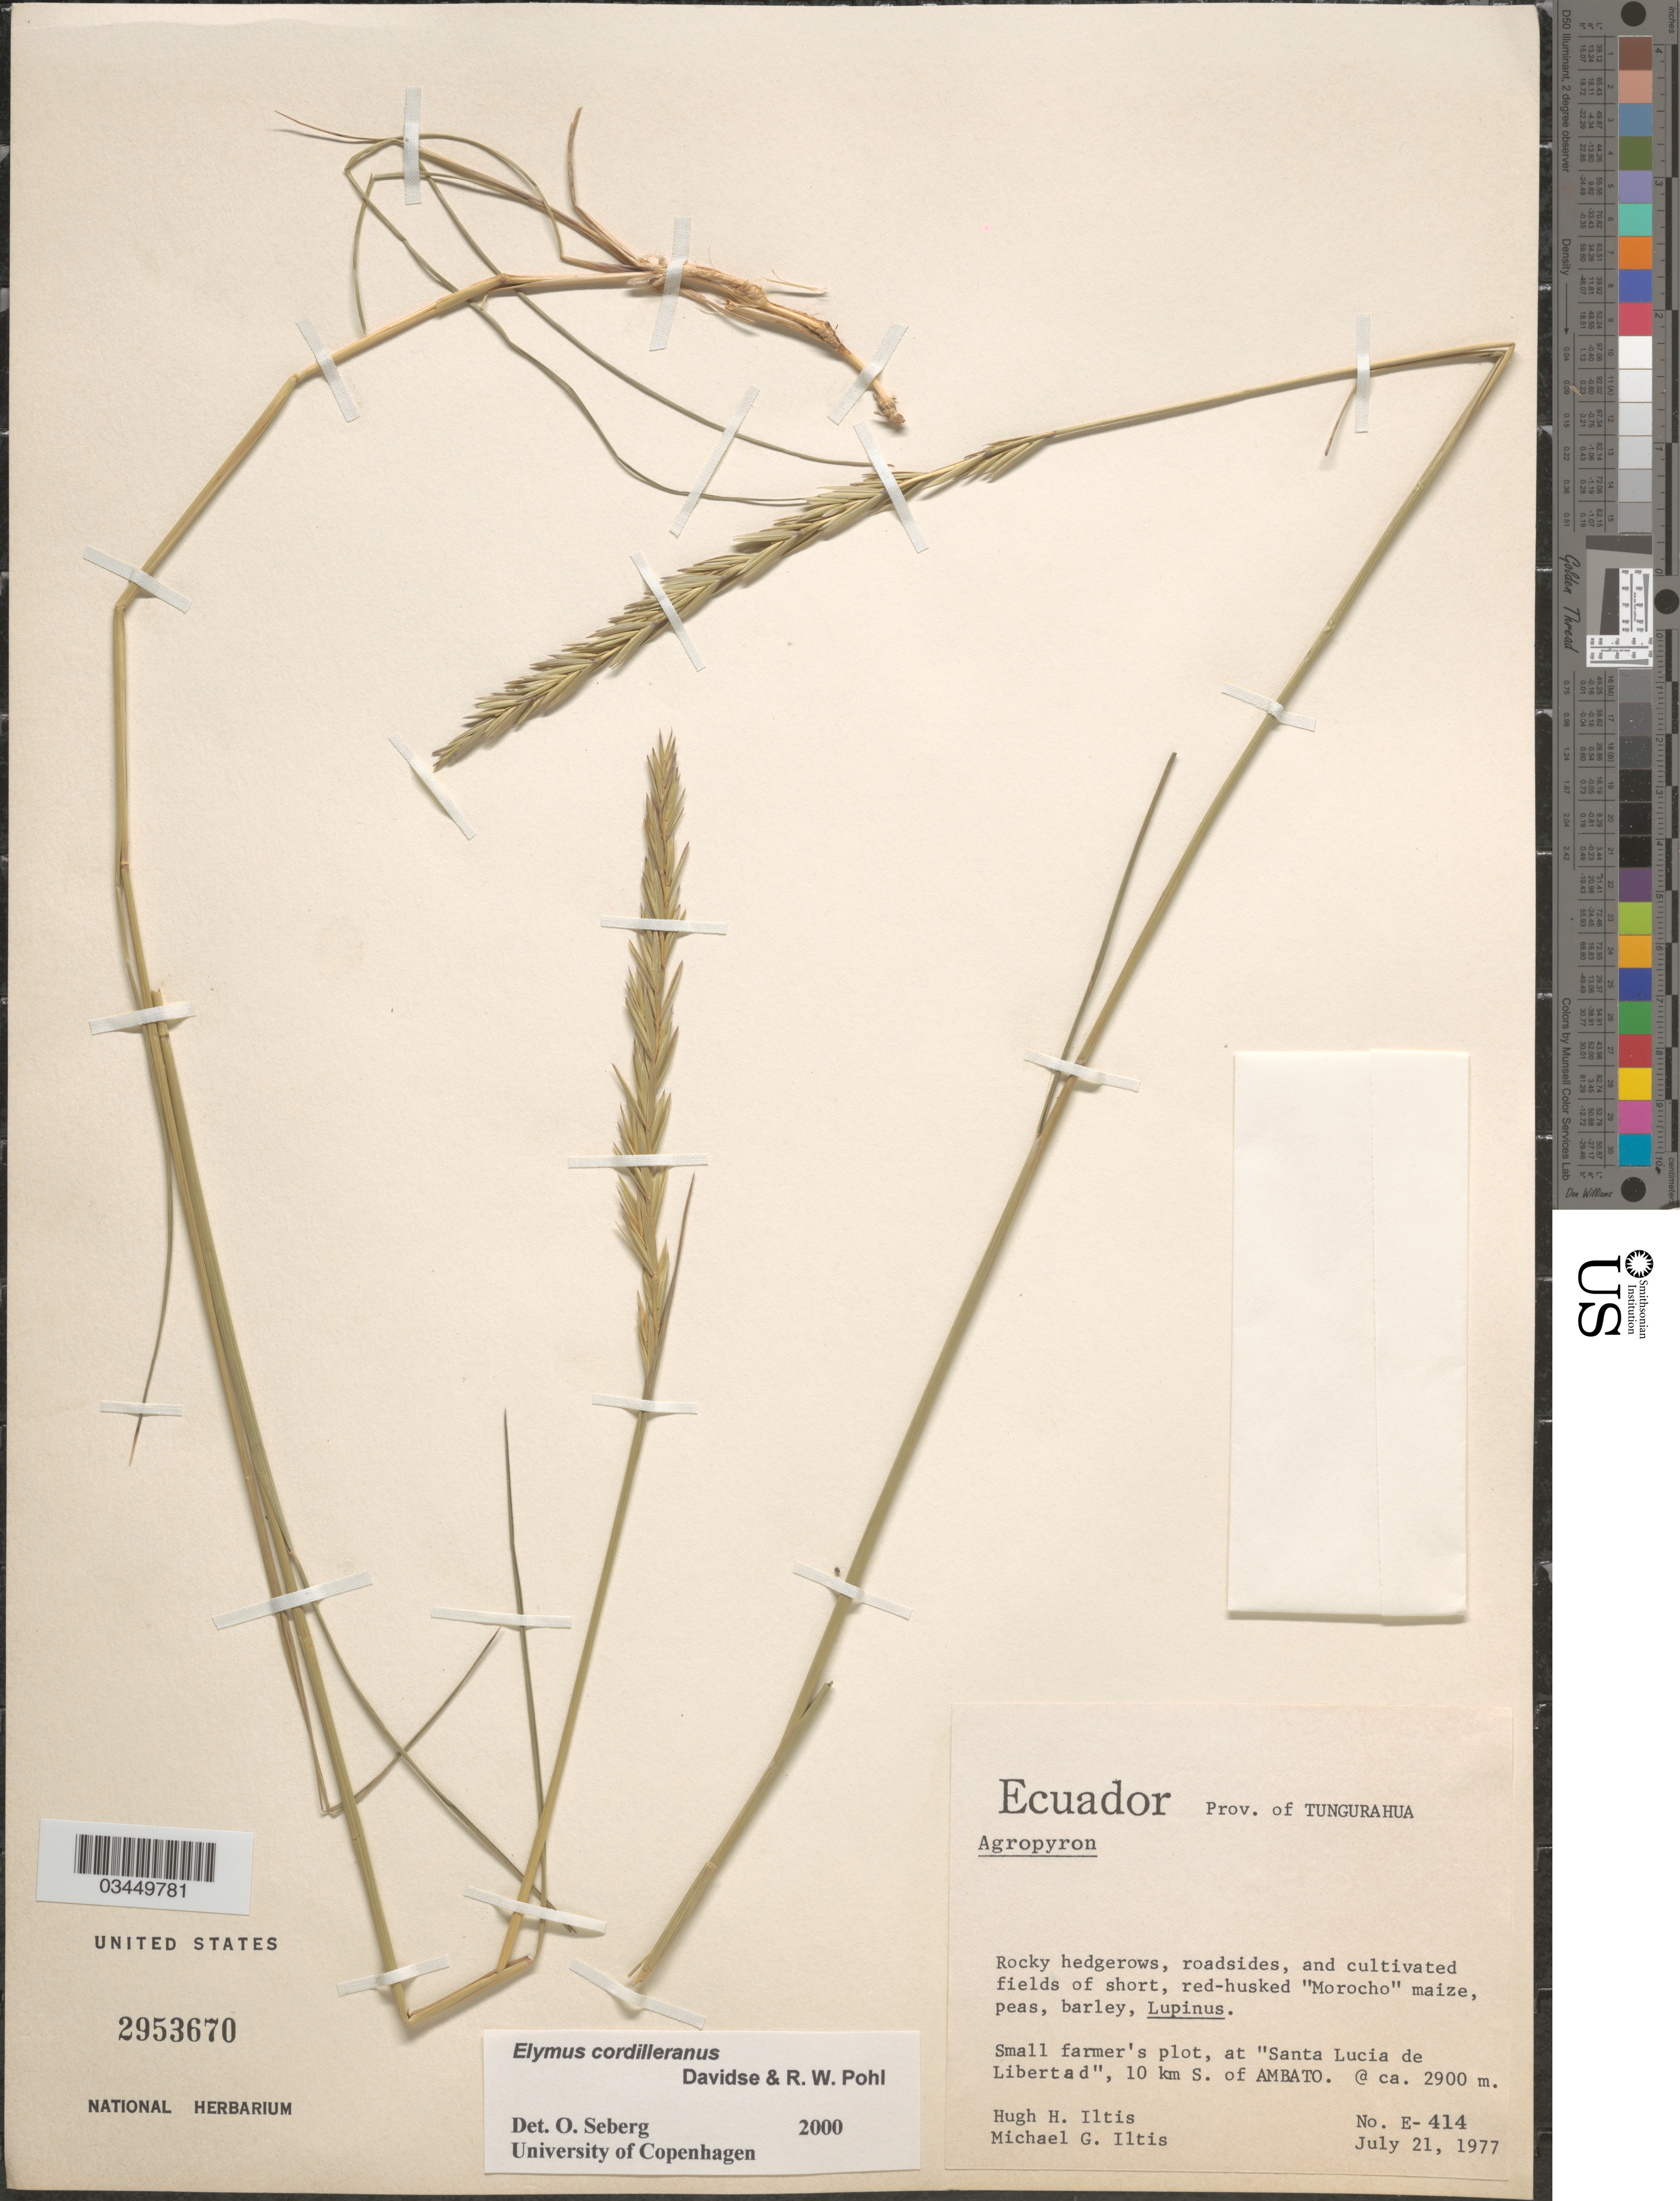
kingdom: Plantae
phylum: Tracheophyta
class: Liliopsida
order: Poales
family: Poaceae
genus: Elymus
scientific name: Elymus cordilleranus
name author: Davidse & R.W. Pohl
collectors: H. H. Iltis & M. G. Iltis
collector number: E-414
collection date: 1977-07-21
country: Ecuador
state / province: Tungurahua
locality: Small farmer's plot, at "Santa Lucia de Libertad", 10 km S. of Ambato.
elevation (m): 2900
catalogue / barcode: US 2953670